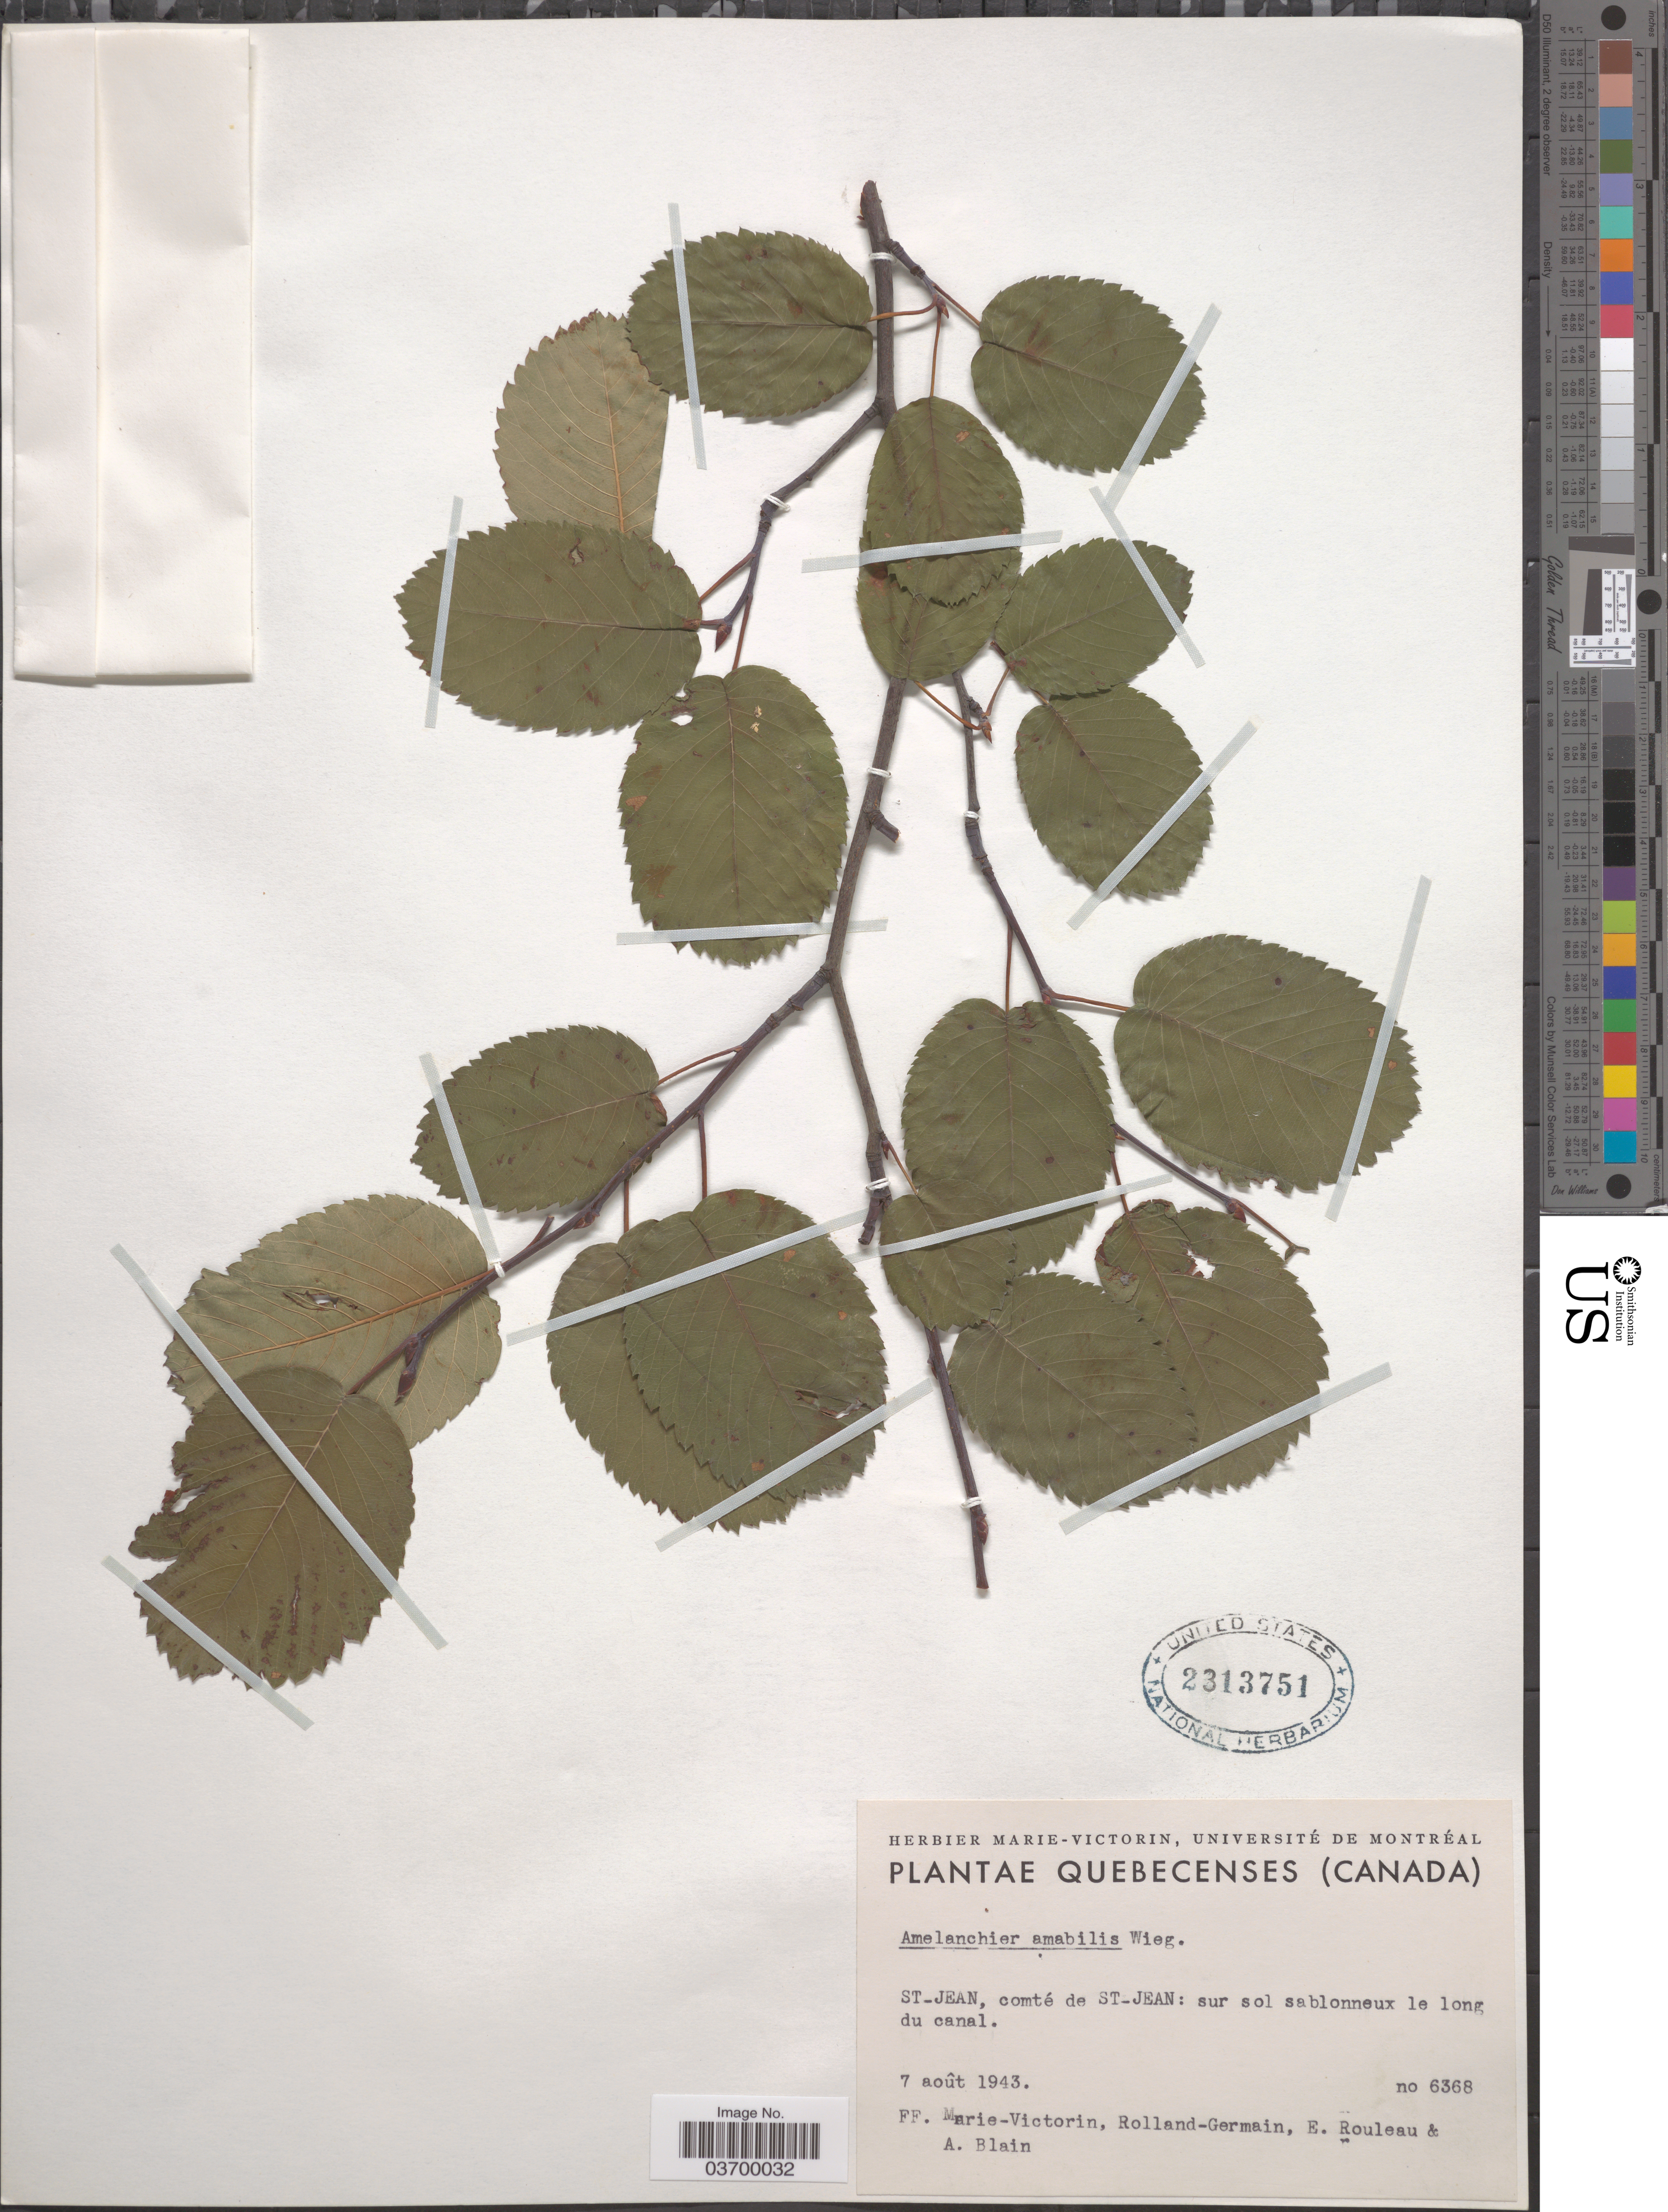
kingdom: Plantae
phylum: Tracheophyta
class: Magnoliopsida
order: Rosales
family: Rosaceae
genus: Amelanchier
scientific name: Amelanchier amabilis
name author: Wiegand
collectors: F. Marie-Victorin, Rolland-Germain, E. Rouleau & A. Blain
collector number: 6368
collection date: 1943-08-07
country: Canada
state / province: Quebec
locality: Quebences. St_Jean, comté de St_Jean: sur sol sablonneux le long du canal.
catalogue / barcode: US 2313751